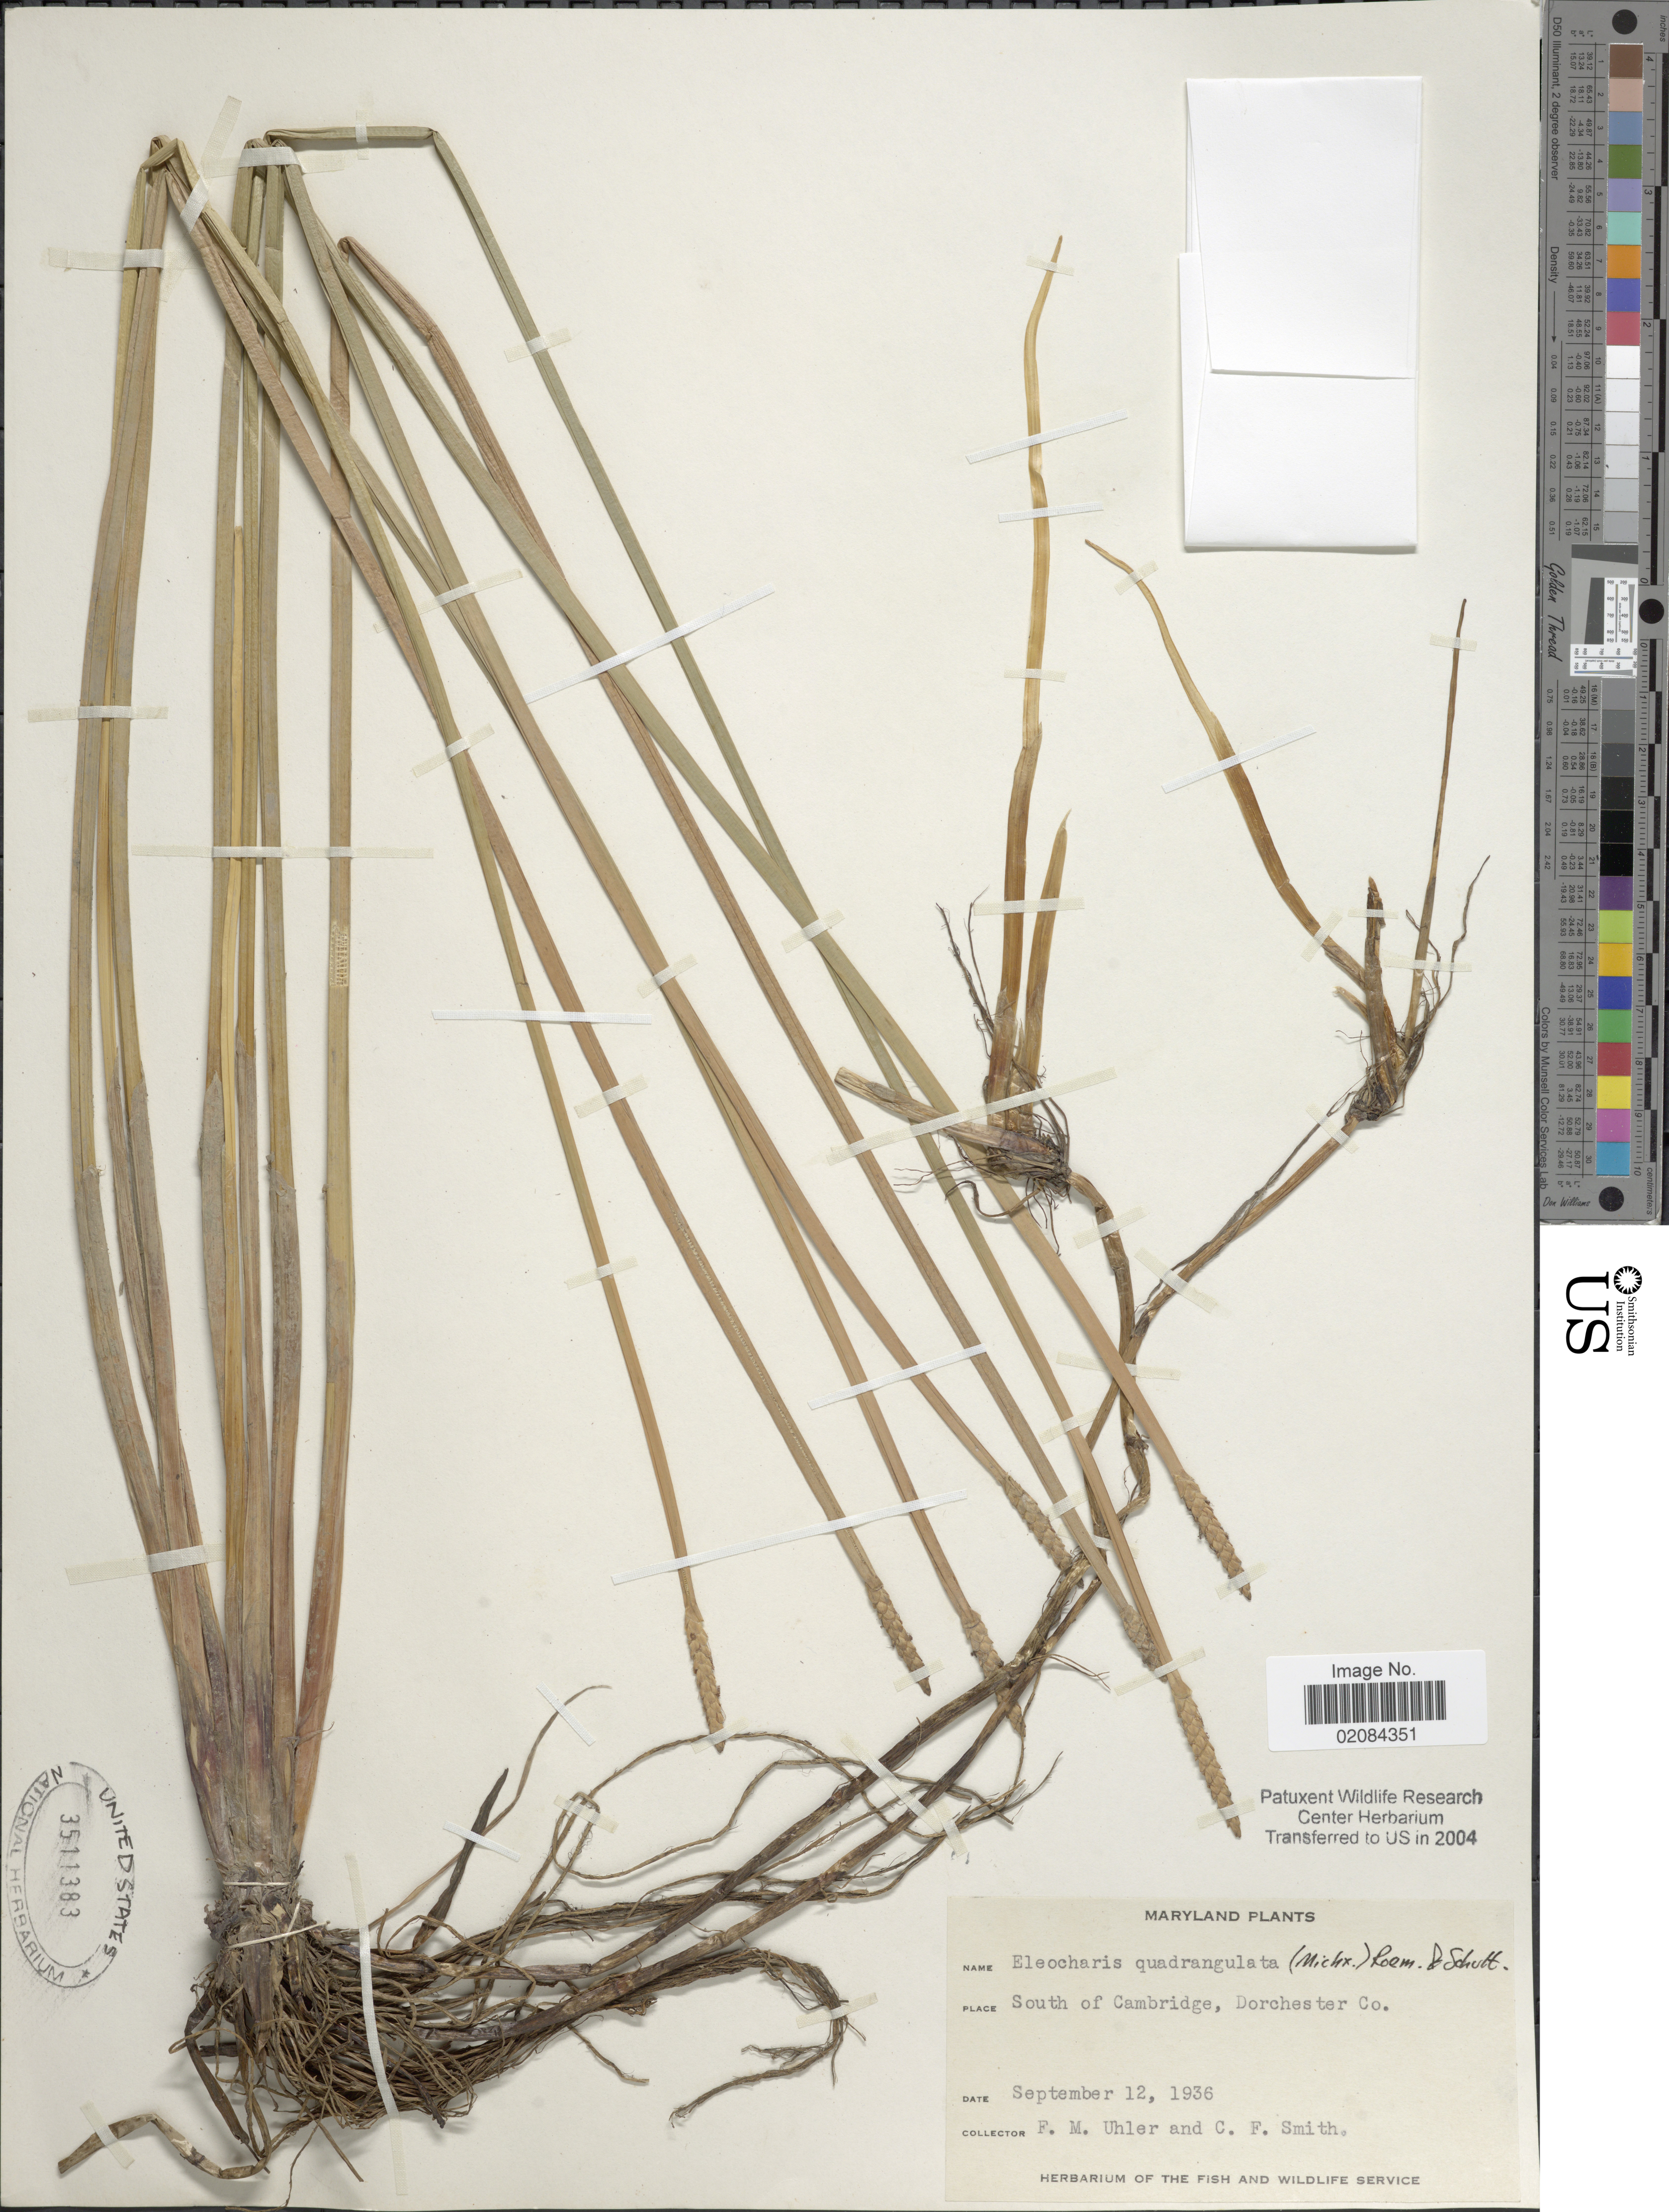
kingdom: Plantae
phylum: Tracheophyta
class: Liliopsida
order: Poales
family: Cyperaceae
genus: Eleocharis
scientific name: Eleocharis quadrangulata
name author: (Michx.) Roem. & Schult.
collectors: F. M. Uhler & C. F. Smith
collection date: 1936-09-12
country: United States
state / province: Maryland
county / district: Dorchester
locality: South of Cambridge, Dorchester Co.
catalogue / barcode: US 3511383